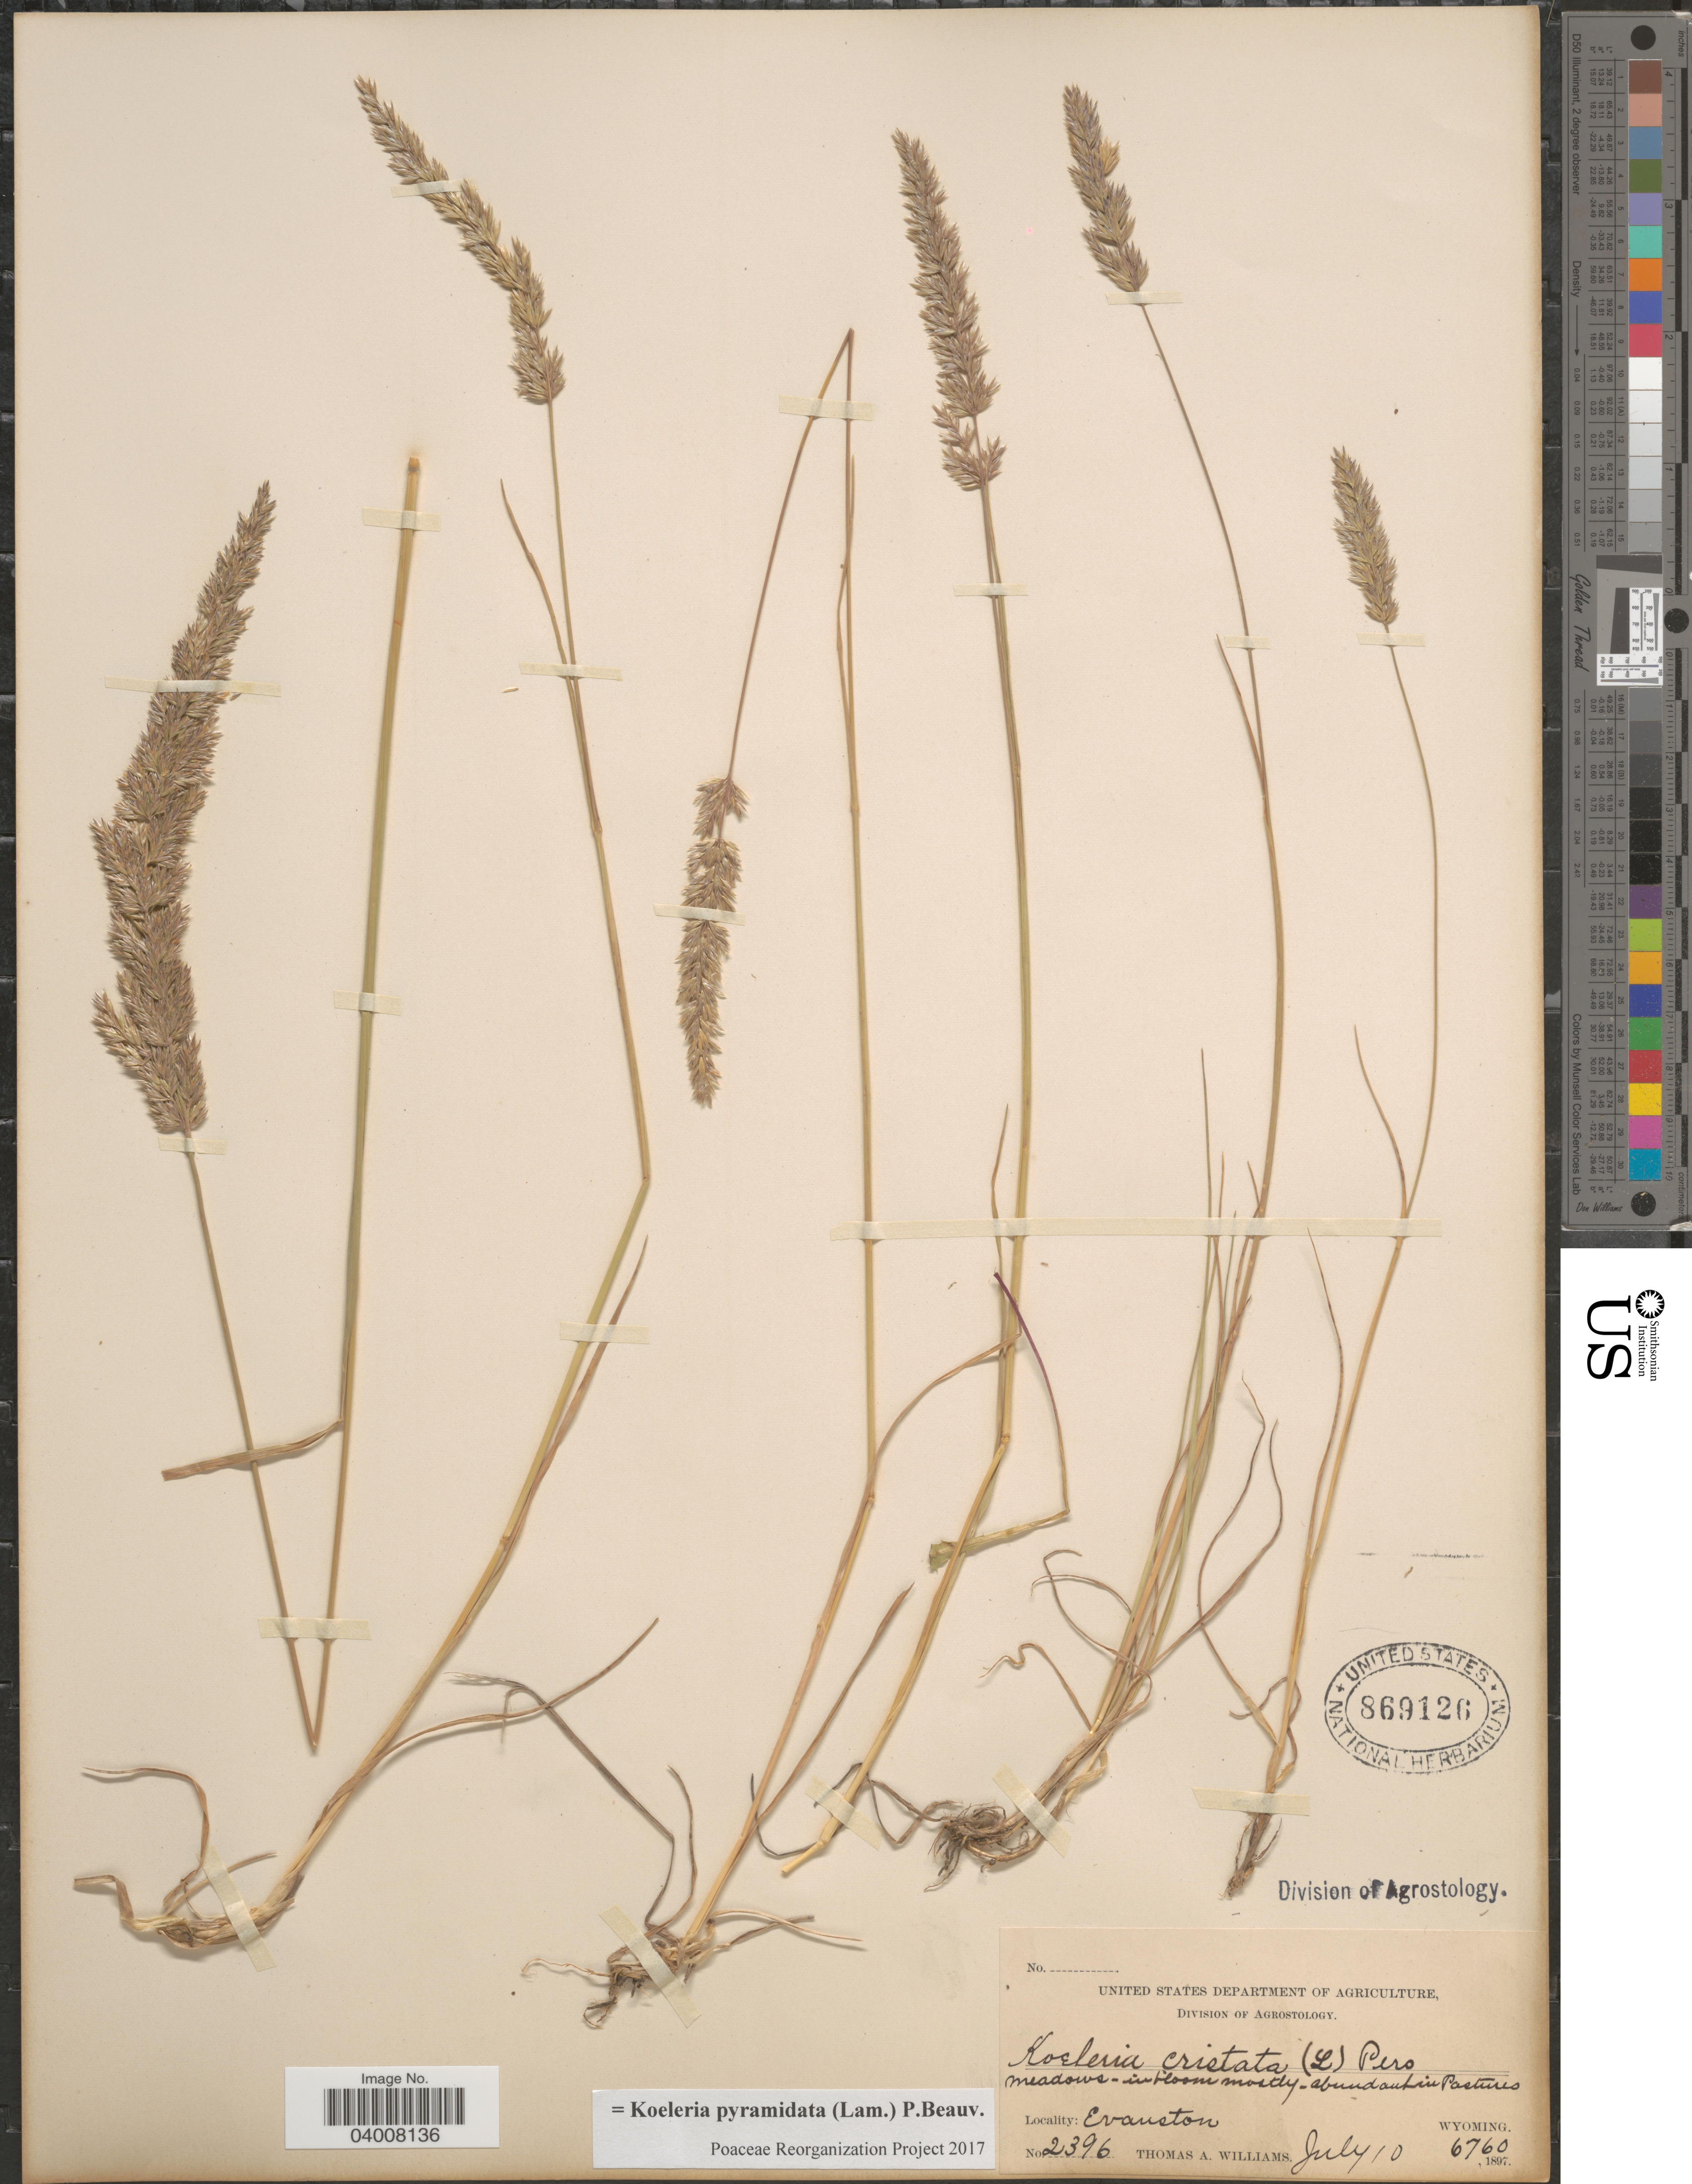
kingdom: Plantae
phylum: Tracheophyta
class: Liliopsida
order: Poales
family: Poaceae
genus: Koeleria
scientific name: Koeleria pyramidata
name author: (Lam.) P. Beauv.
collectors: T. A. Williams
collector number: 2396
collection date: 1897-07-10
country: United States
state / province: Wyoming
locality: Evanston.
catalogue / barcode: US 869126